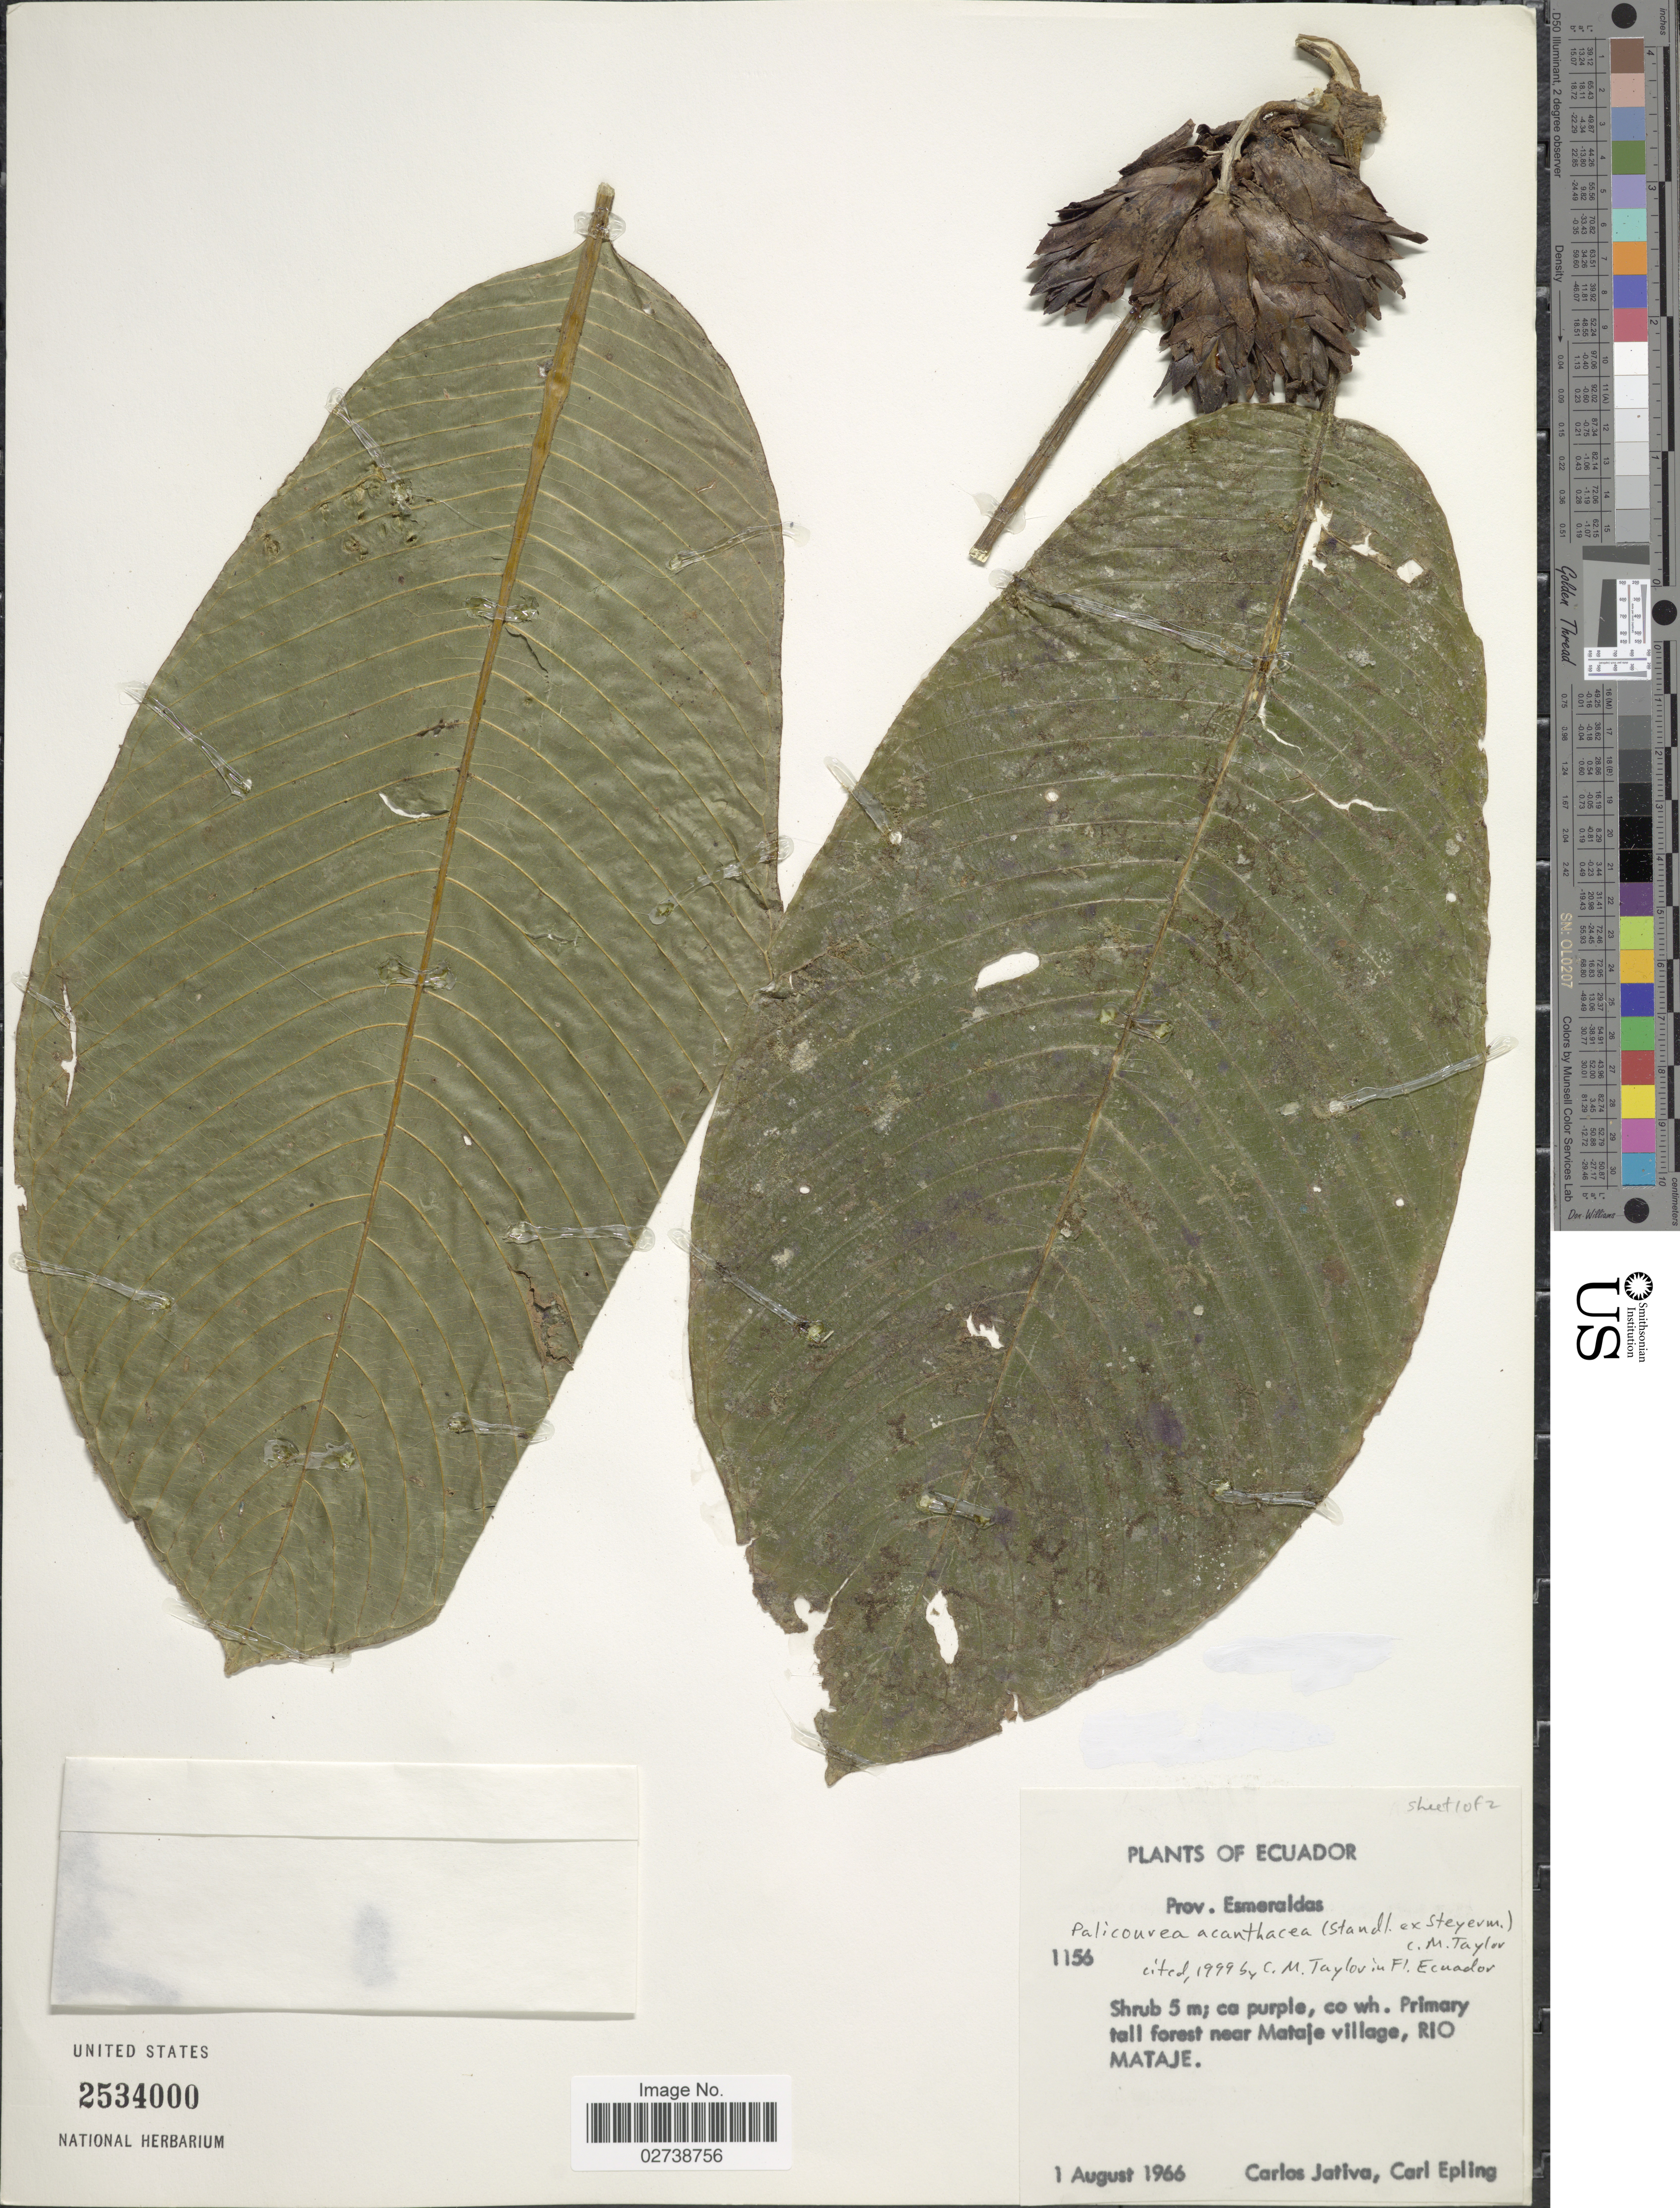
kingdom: Plantae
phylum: Tracheophyta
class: Magnoliopsida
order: Gentianales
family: Rubiaceae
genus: Palicourea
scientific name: Palicourea acanthacea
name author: C.M. Taylor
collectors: C. D. Játiva & C. C. Epling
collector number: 1156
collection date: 1966-08-01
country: Ecuador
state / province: Esmeraldas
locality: Primary tall forest near Mataje village, Rio Mataje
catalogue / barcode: US 2534000